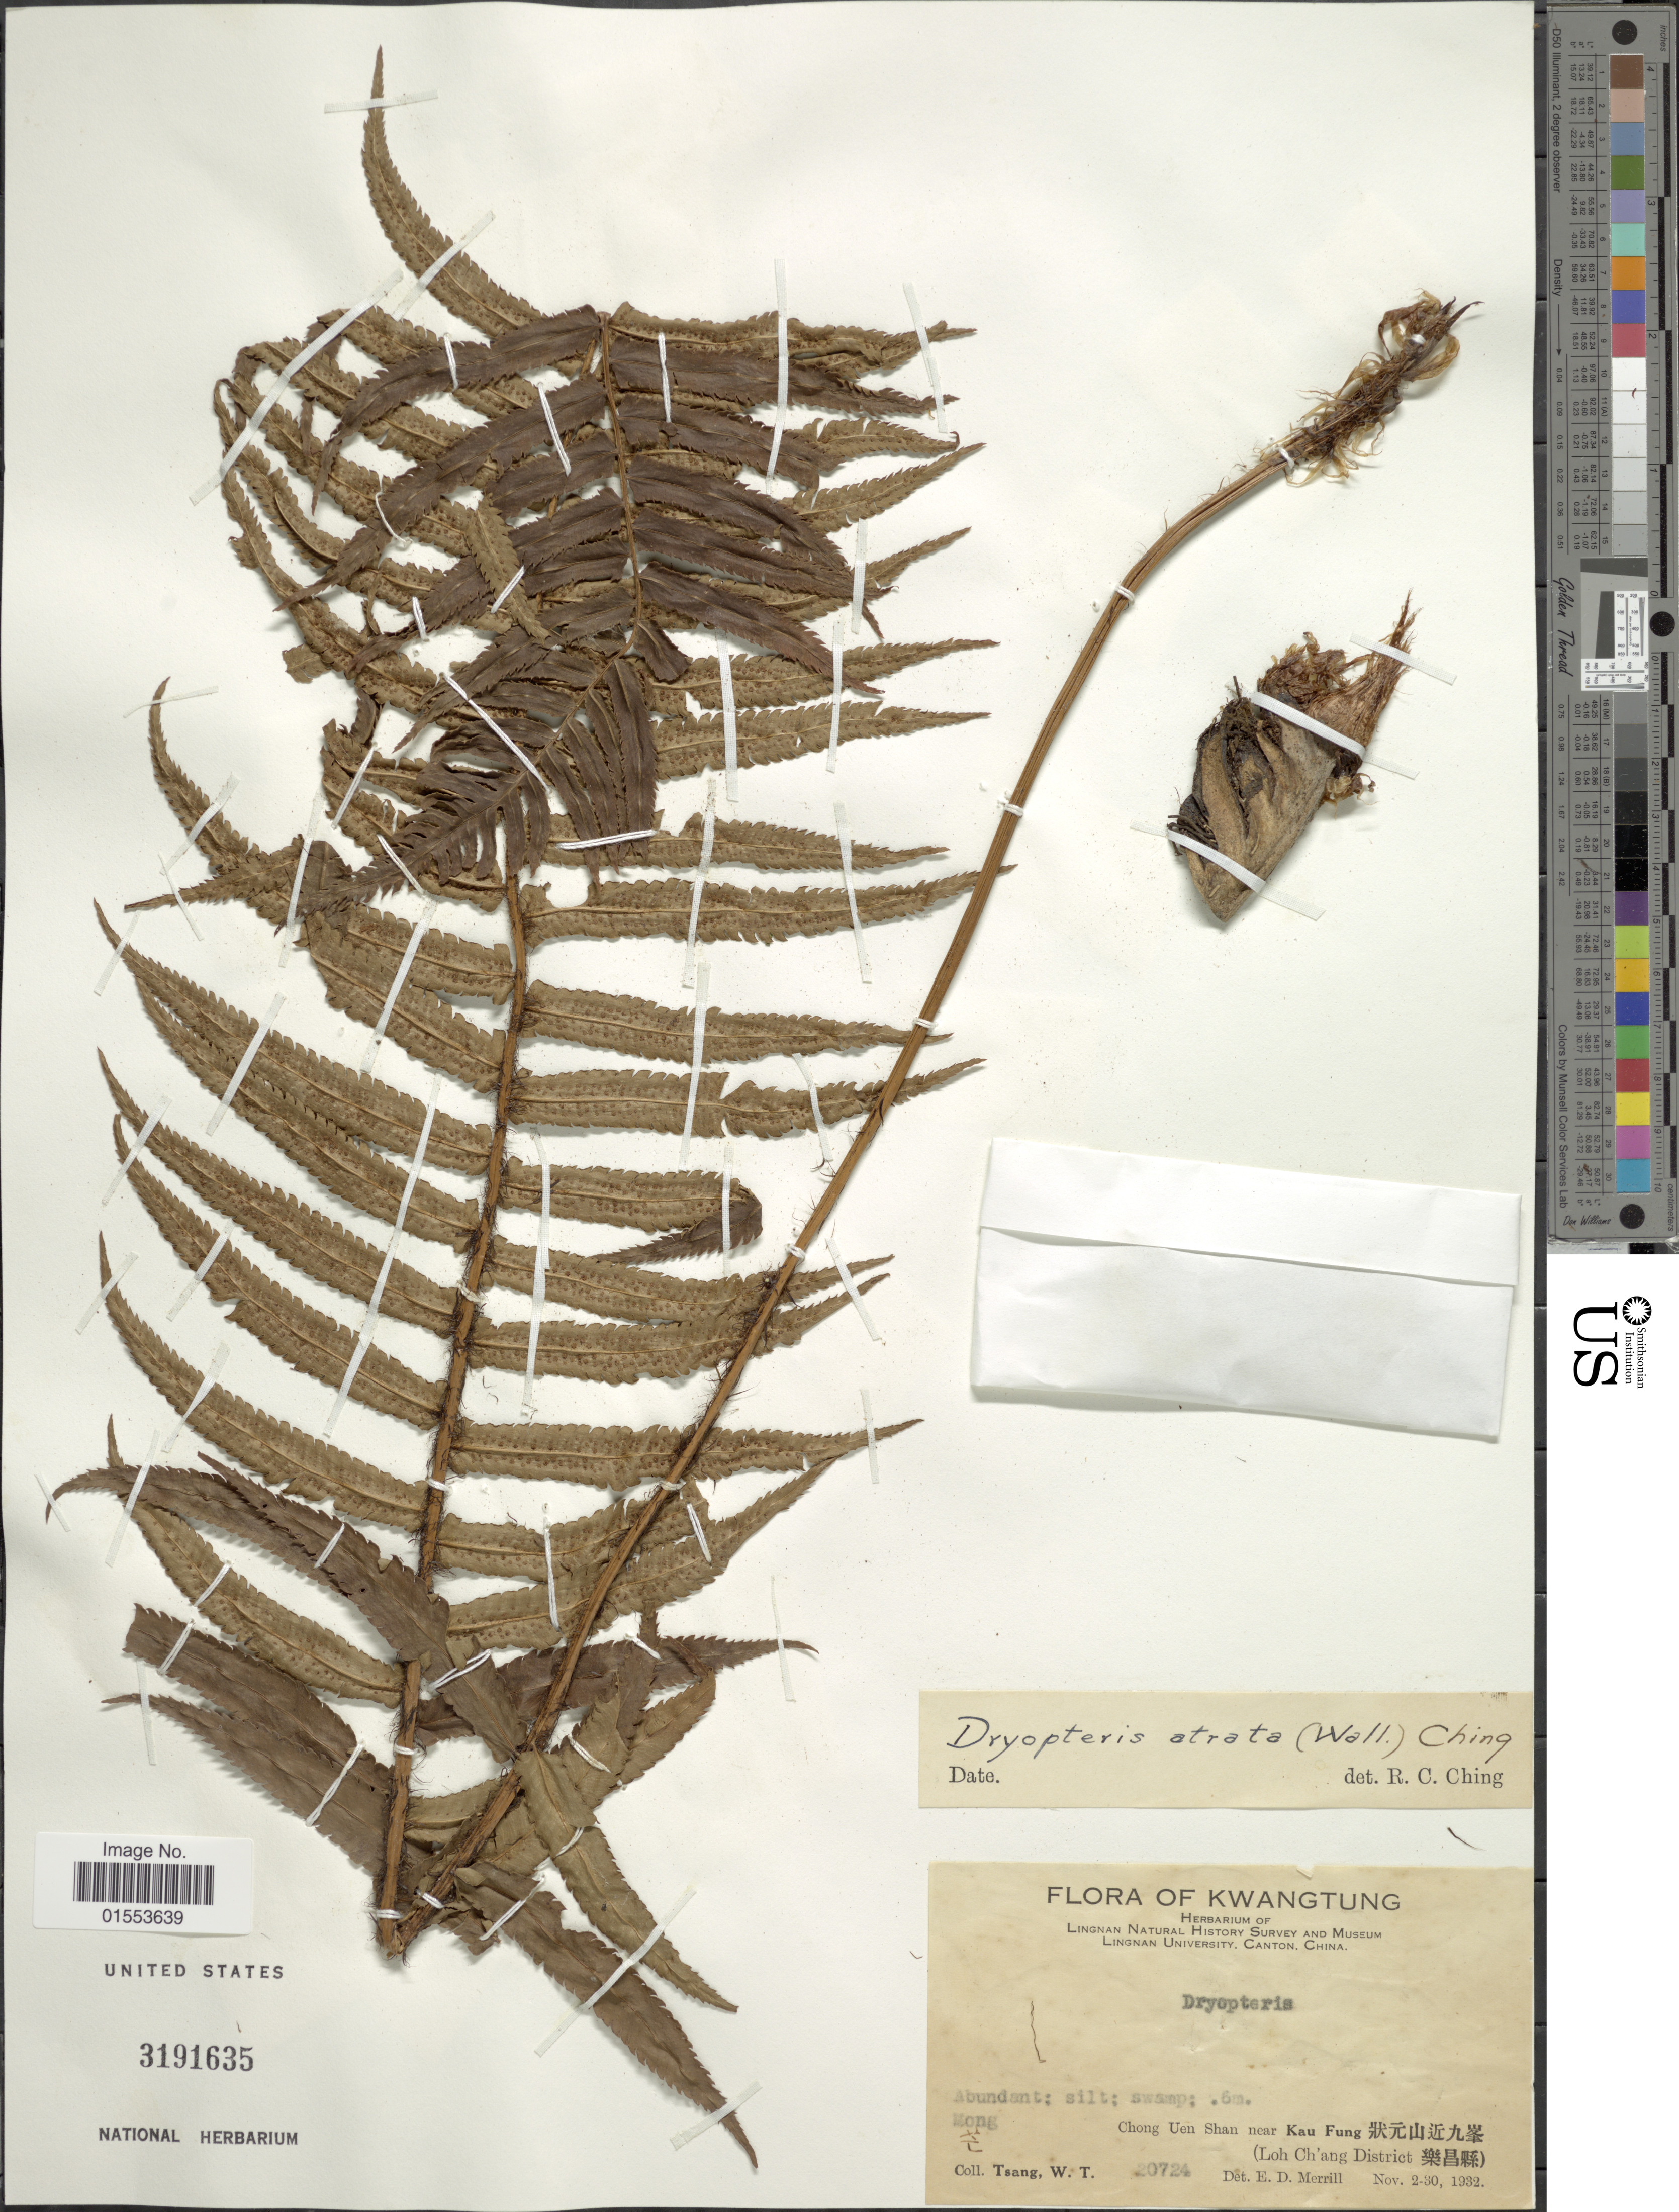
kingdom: Plantae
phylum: Tracheophyta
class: Polypodiopsida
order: Polypodiales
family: Dryopteridaceae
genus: Dryopteris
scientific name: Dryopteris atrata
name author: (Wall. ex Kunze) Ching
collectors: W. T. Tsang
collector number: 20724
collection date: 1932-11-02/1932-11-30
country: China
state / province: Guangdong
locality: Kwatung.Chong Uen Shan near Kau Fung (Loh Ch'ang District).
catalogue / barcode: US 3191635